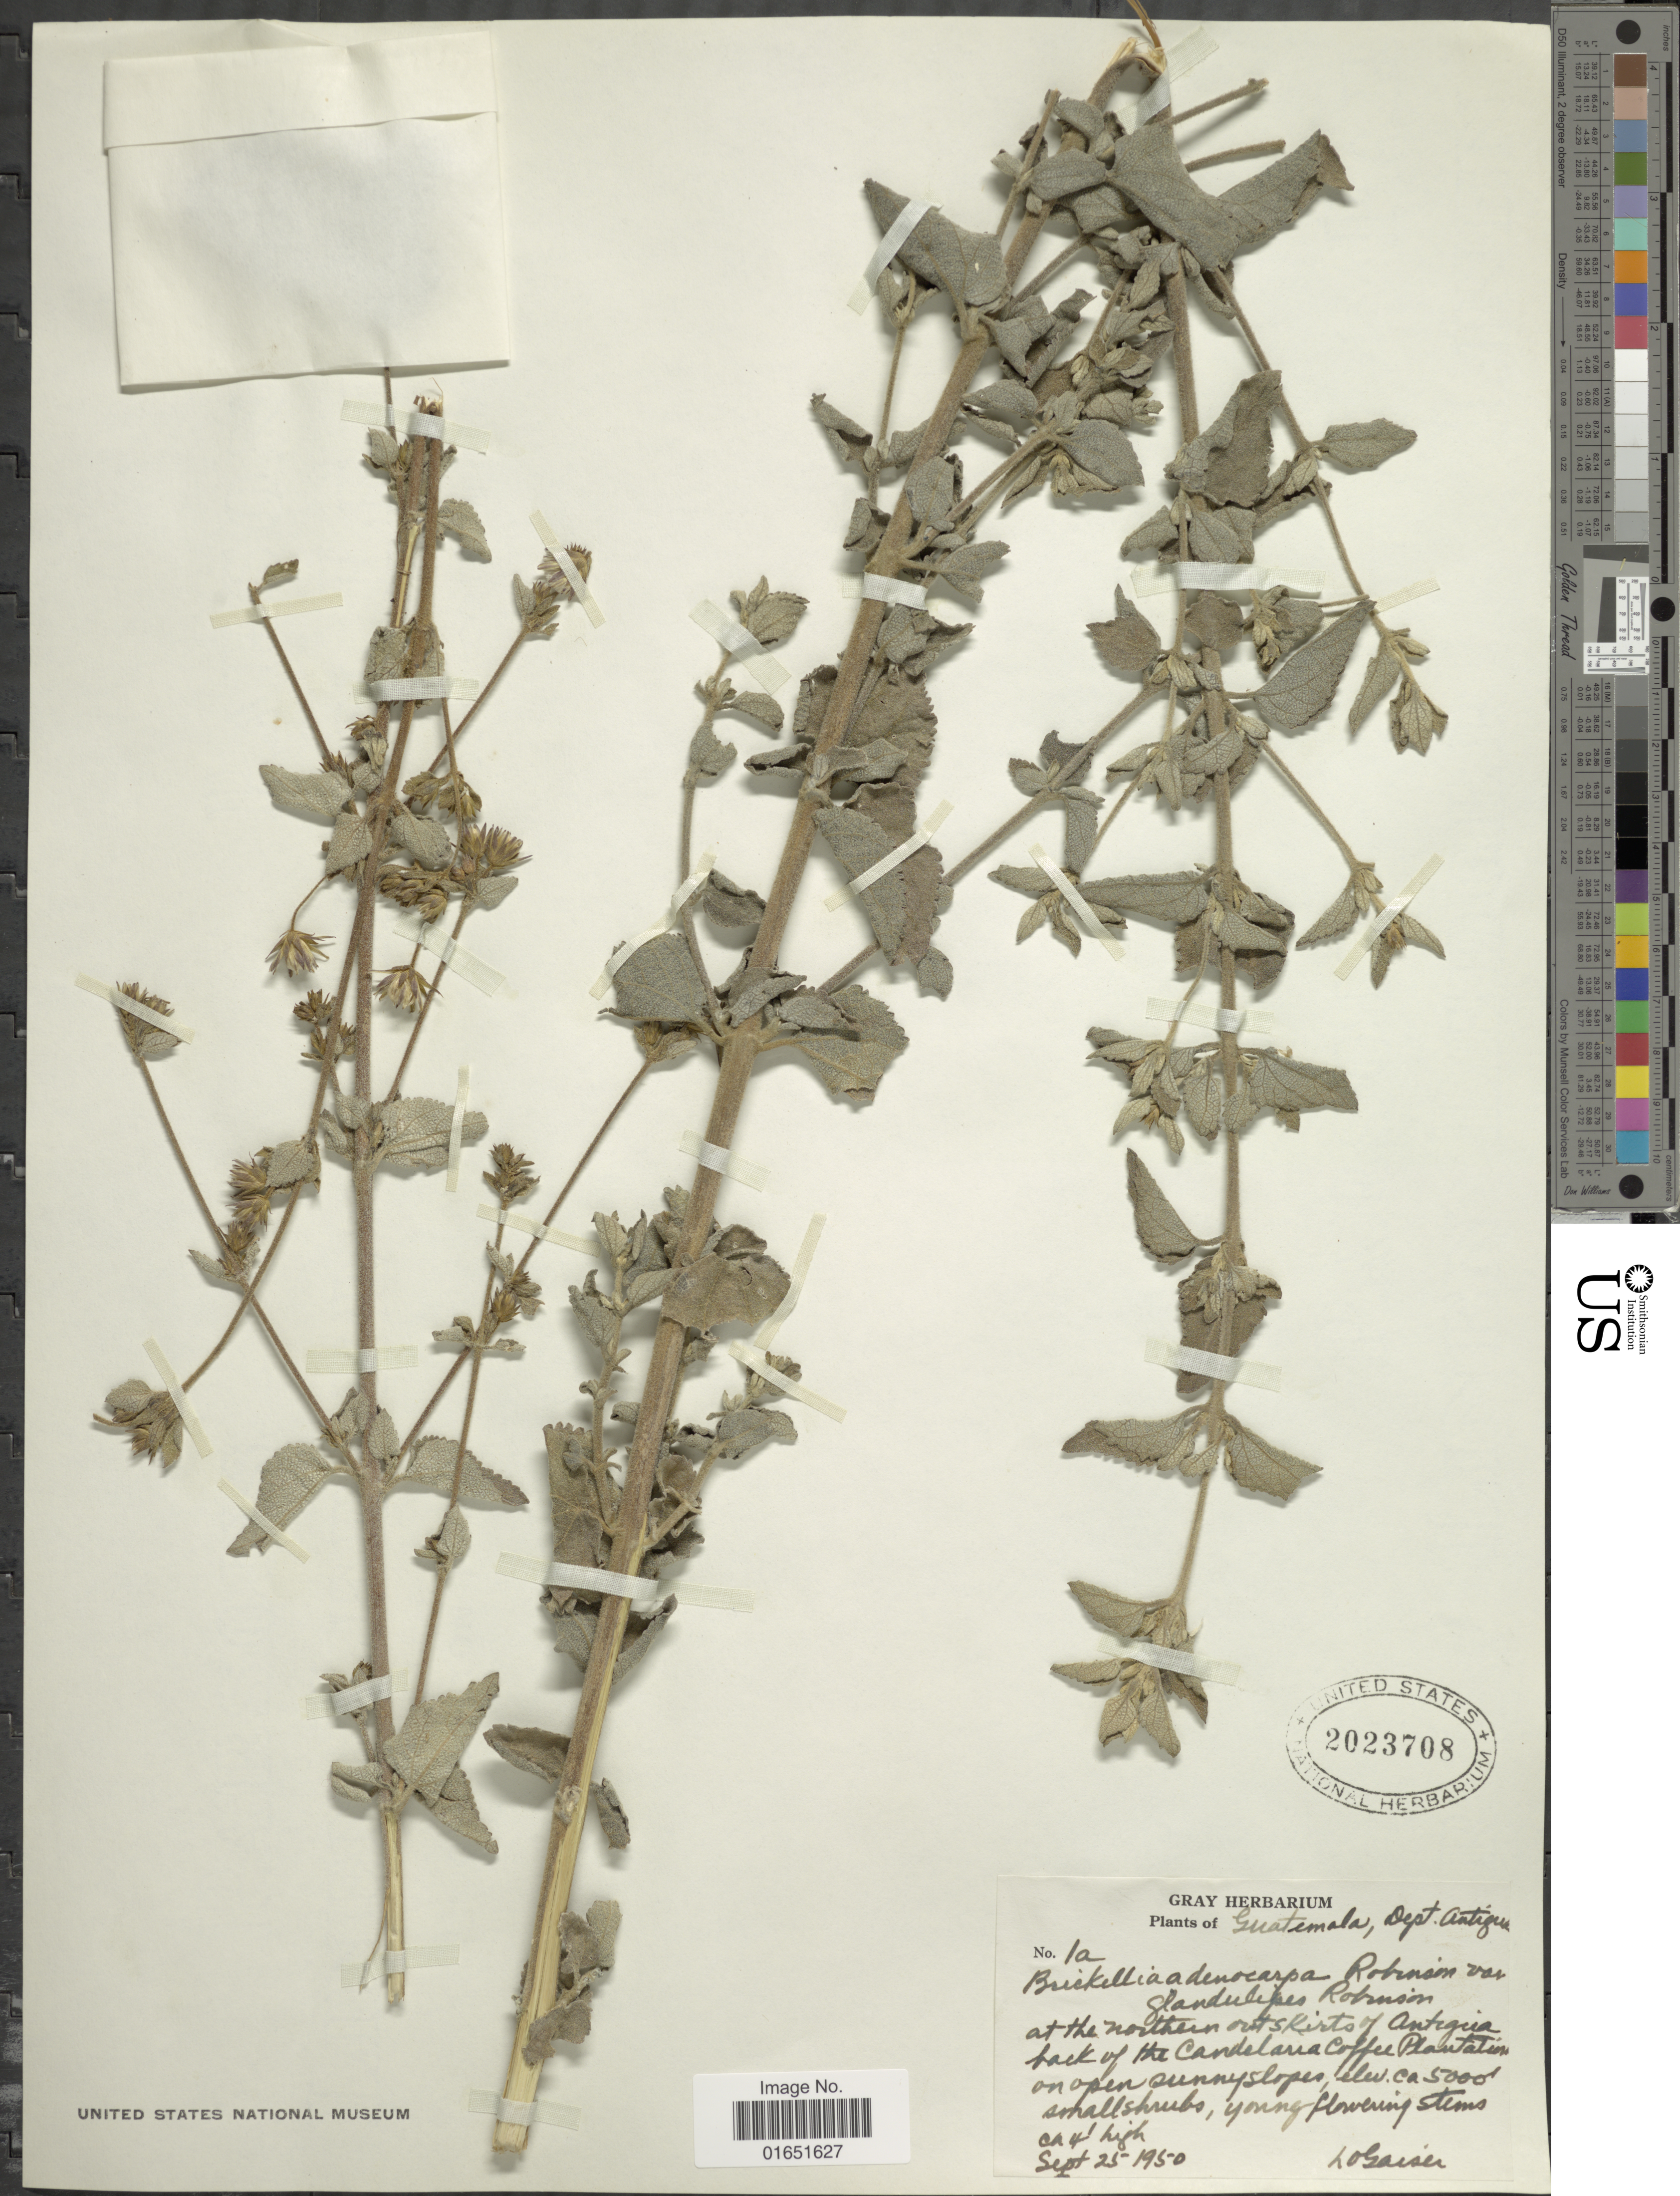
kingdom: Plantae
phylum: Tracheophyta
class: Magnoliopsida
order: Asterales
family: Asteraceae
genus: Brickellia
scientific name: Brickellia adenocarpa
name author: B.L. Rob.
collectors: L. Gaiser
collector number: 1a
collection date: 1950-09-25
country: Guatemala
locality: Dept. Antigua, at the northern out skirts of Antigua back of the Candelaria coffe Plantation on open sunny slope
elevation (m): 1524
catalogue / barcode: US 2023708